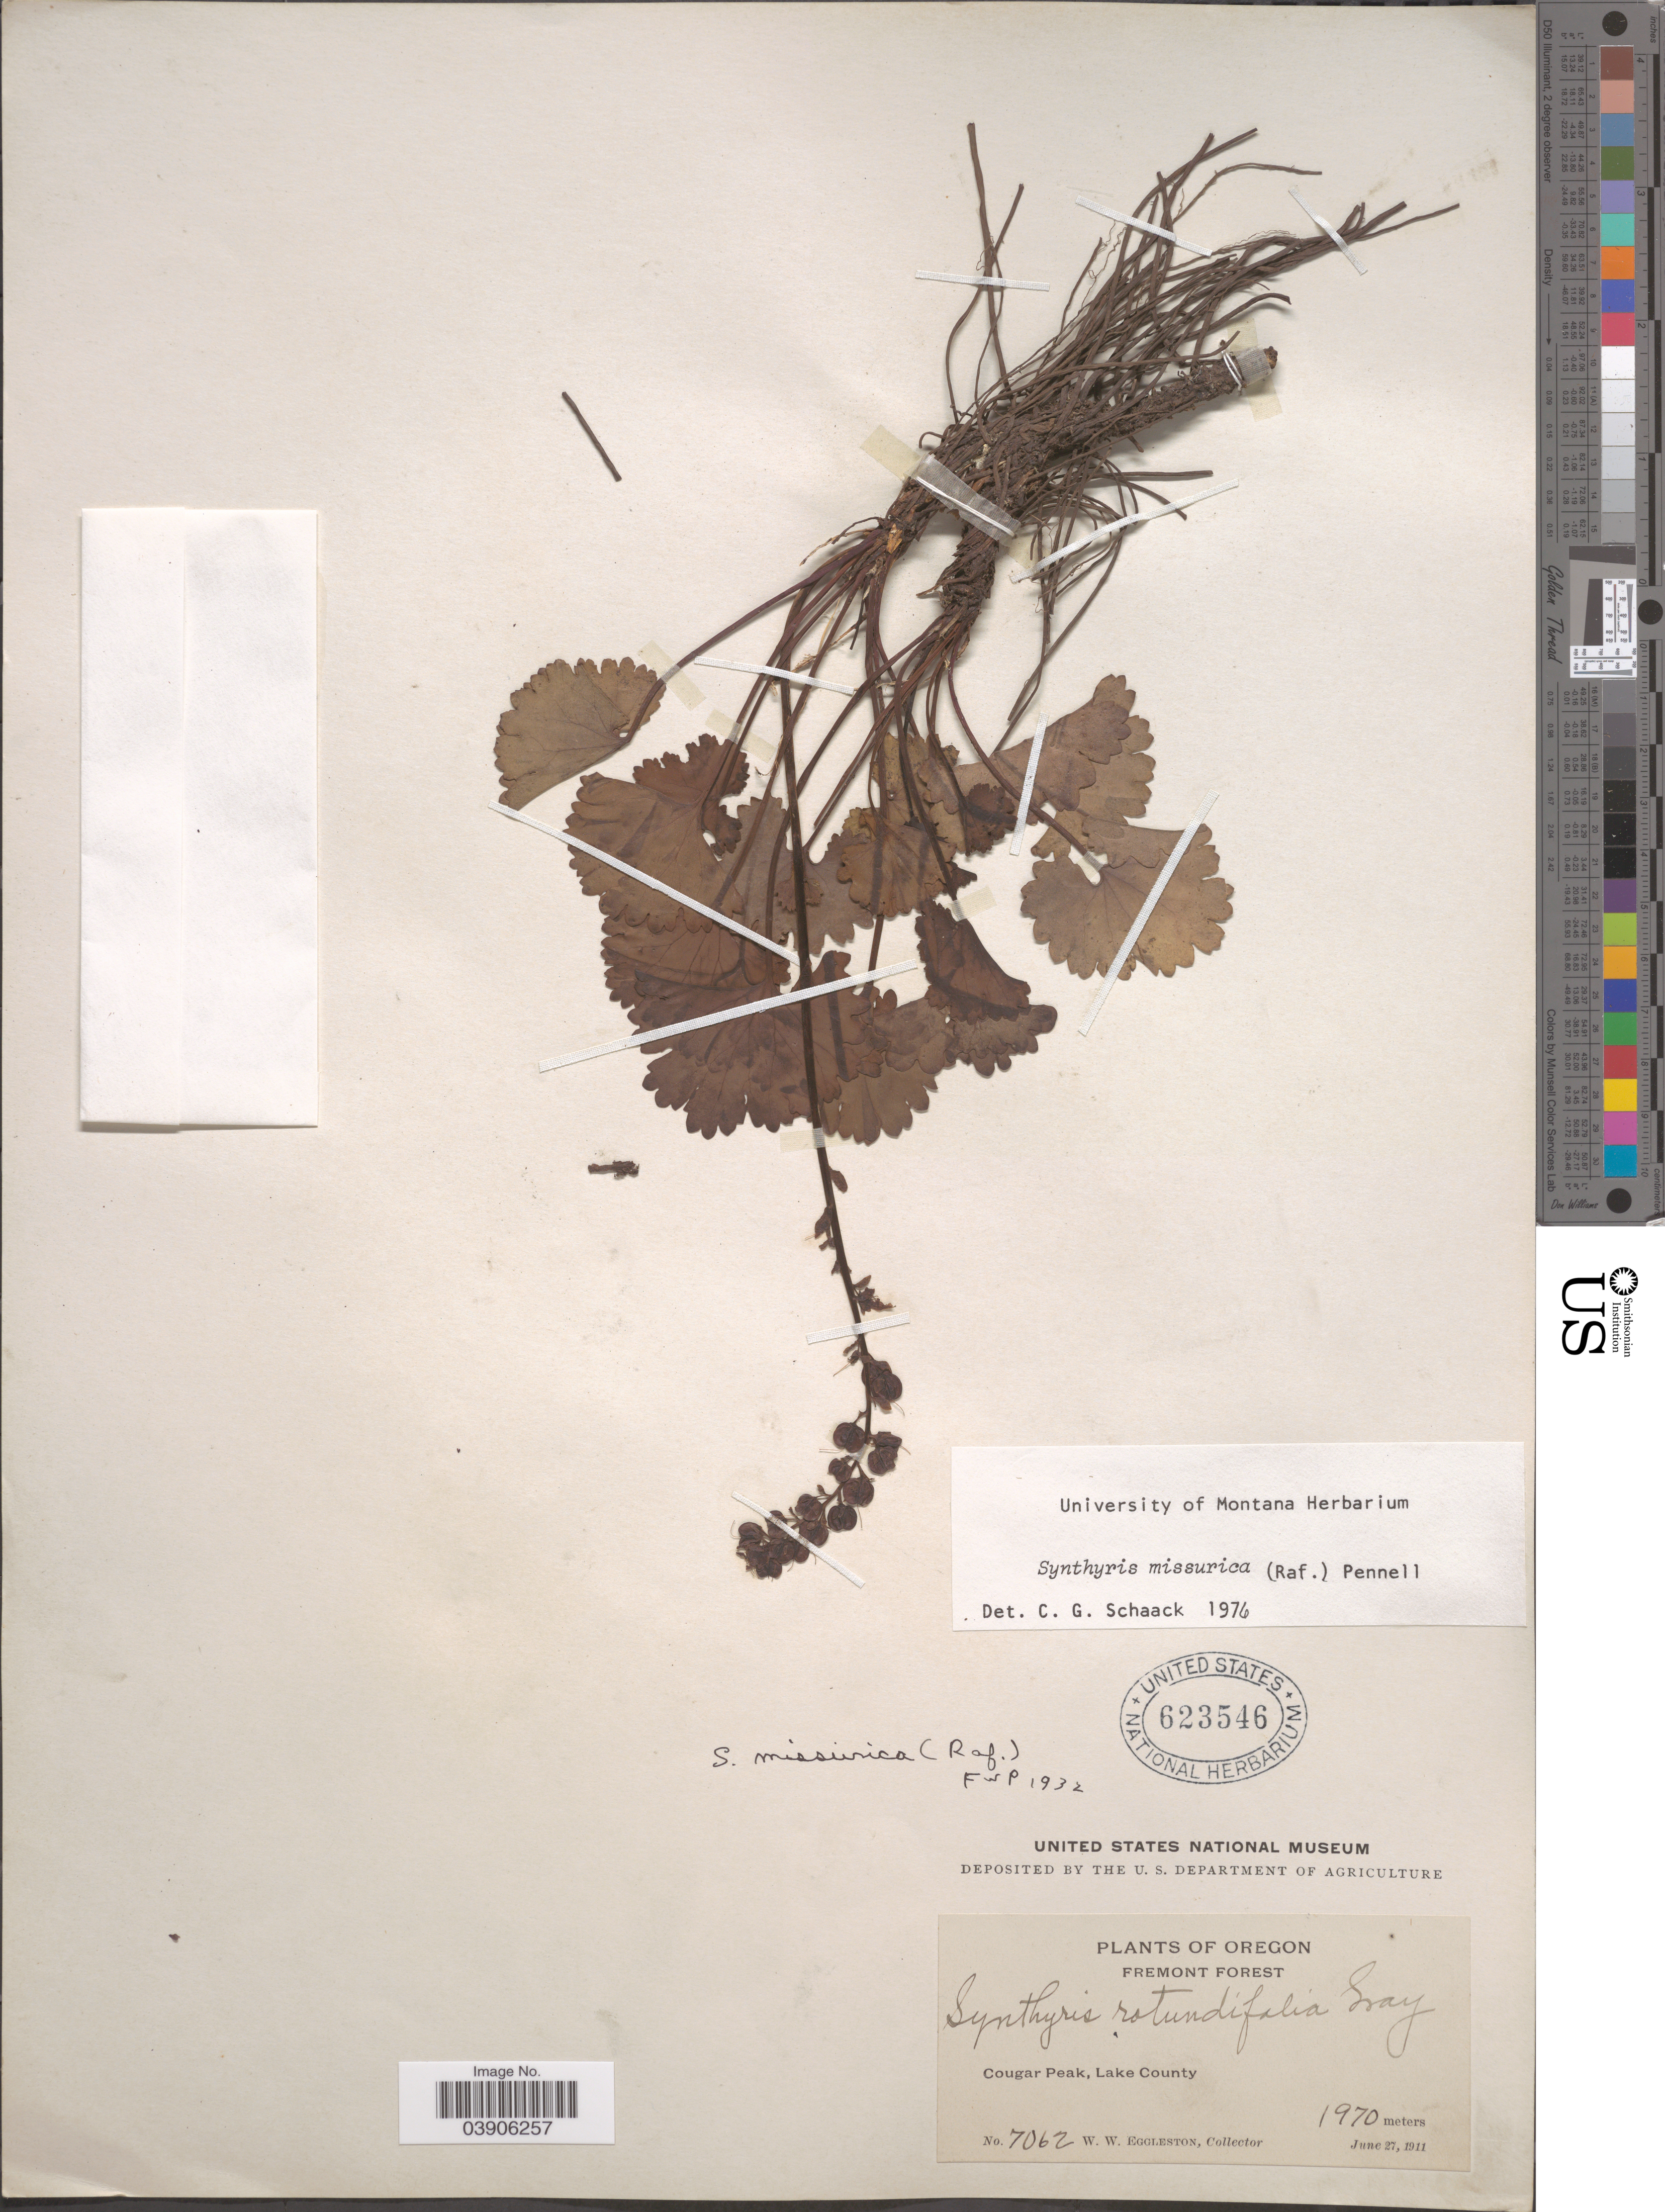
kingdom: Plantae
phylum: Tracheophyta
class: Magnoliopsida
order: Lamiales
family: Plantaginaceae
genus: Synthyris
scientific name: Synthyris missurica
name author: (Raf.) Pennell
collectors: W. W. Eggleston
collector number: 7062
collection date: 1911-06-27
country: United States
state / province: Oregon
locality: Fremont Forest. Cougar Peak, Lake County.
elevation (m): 1970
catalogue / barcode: US 623546